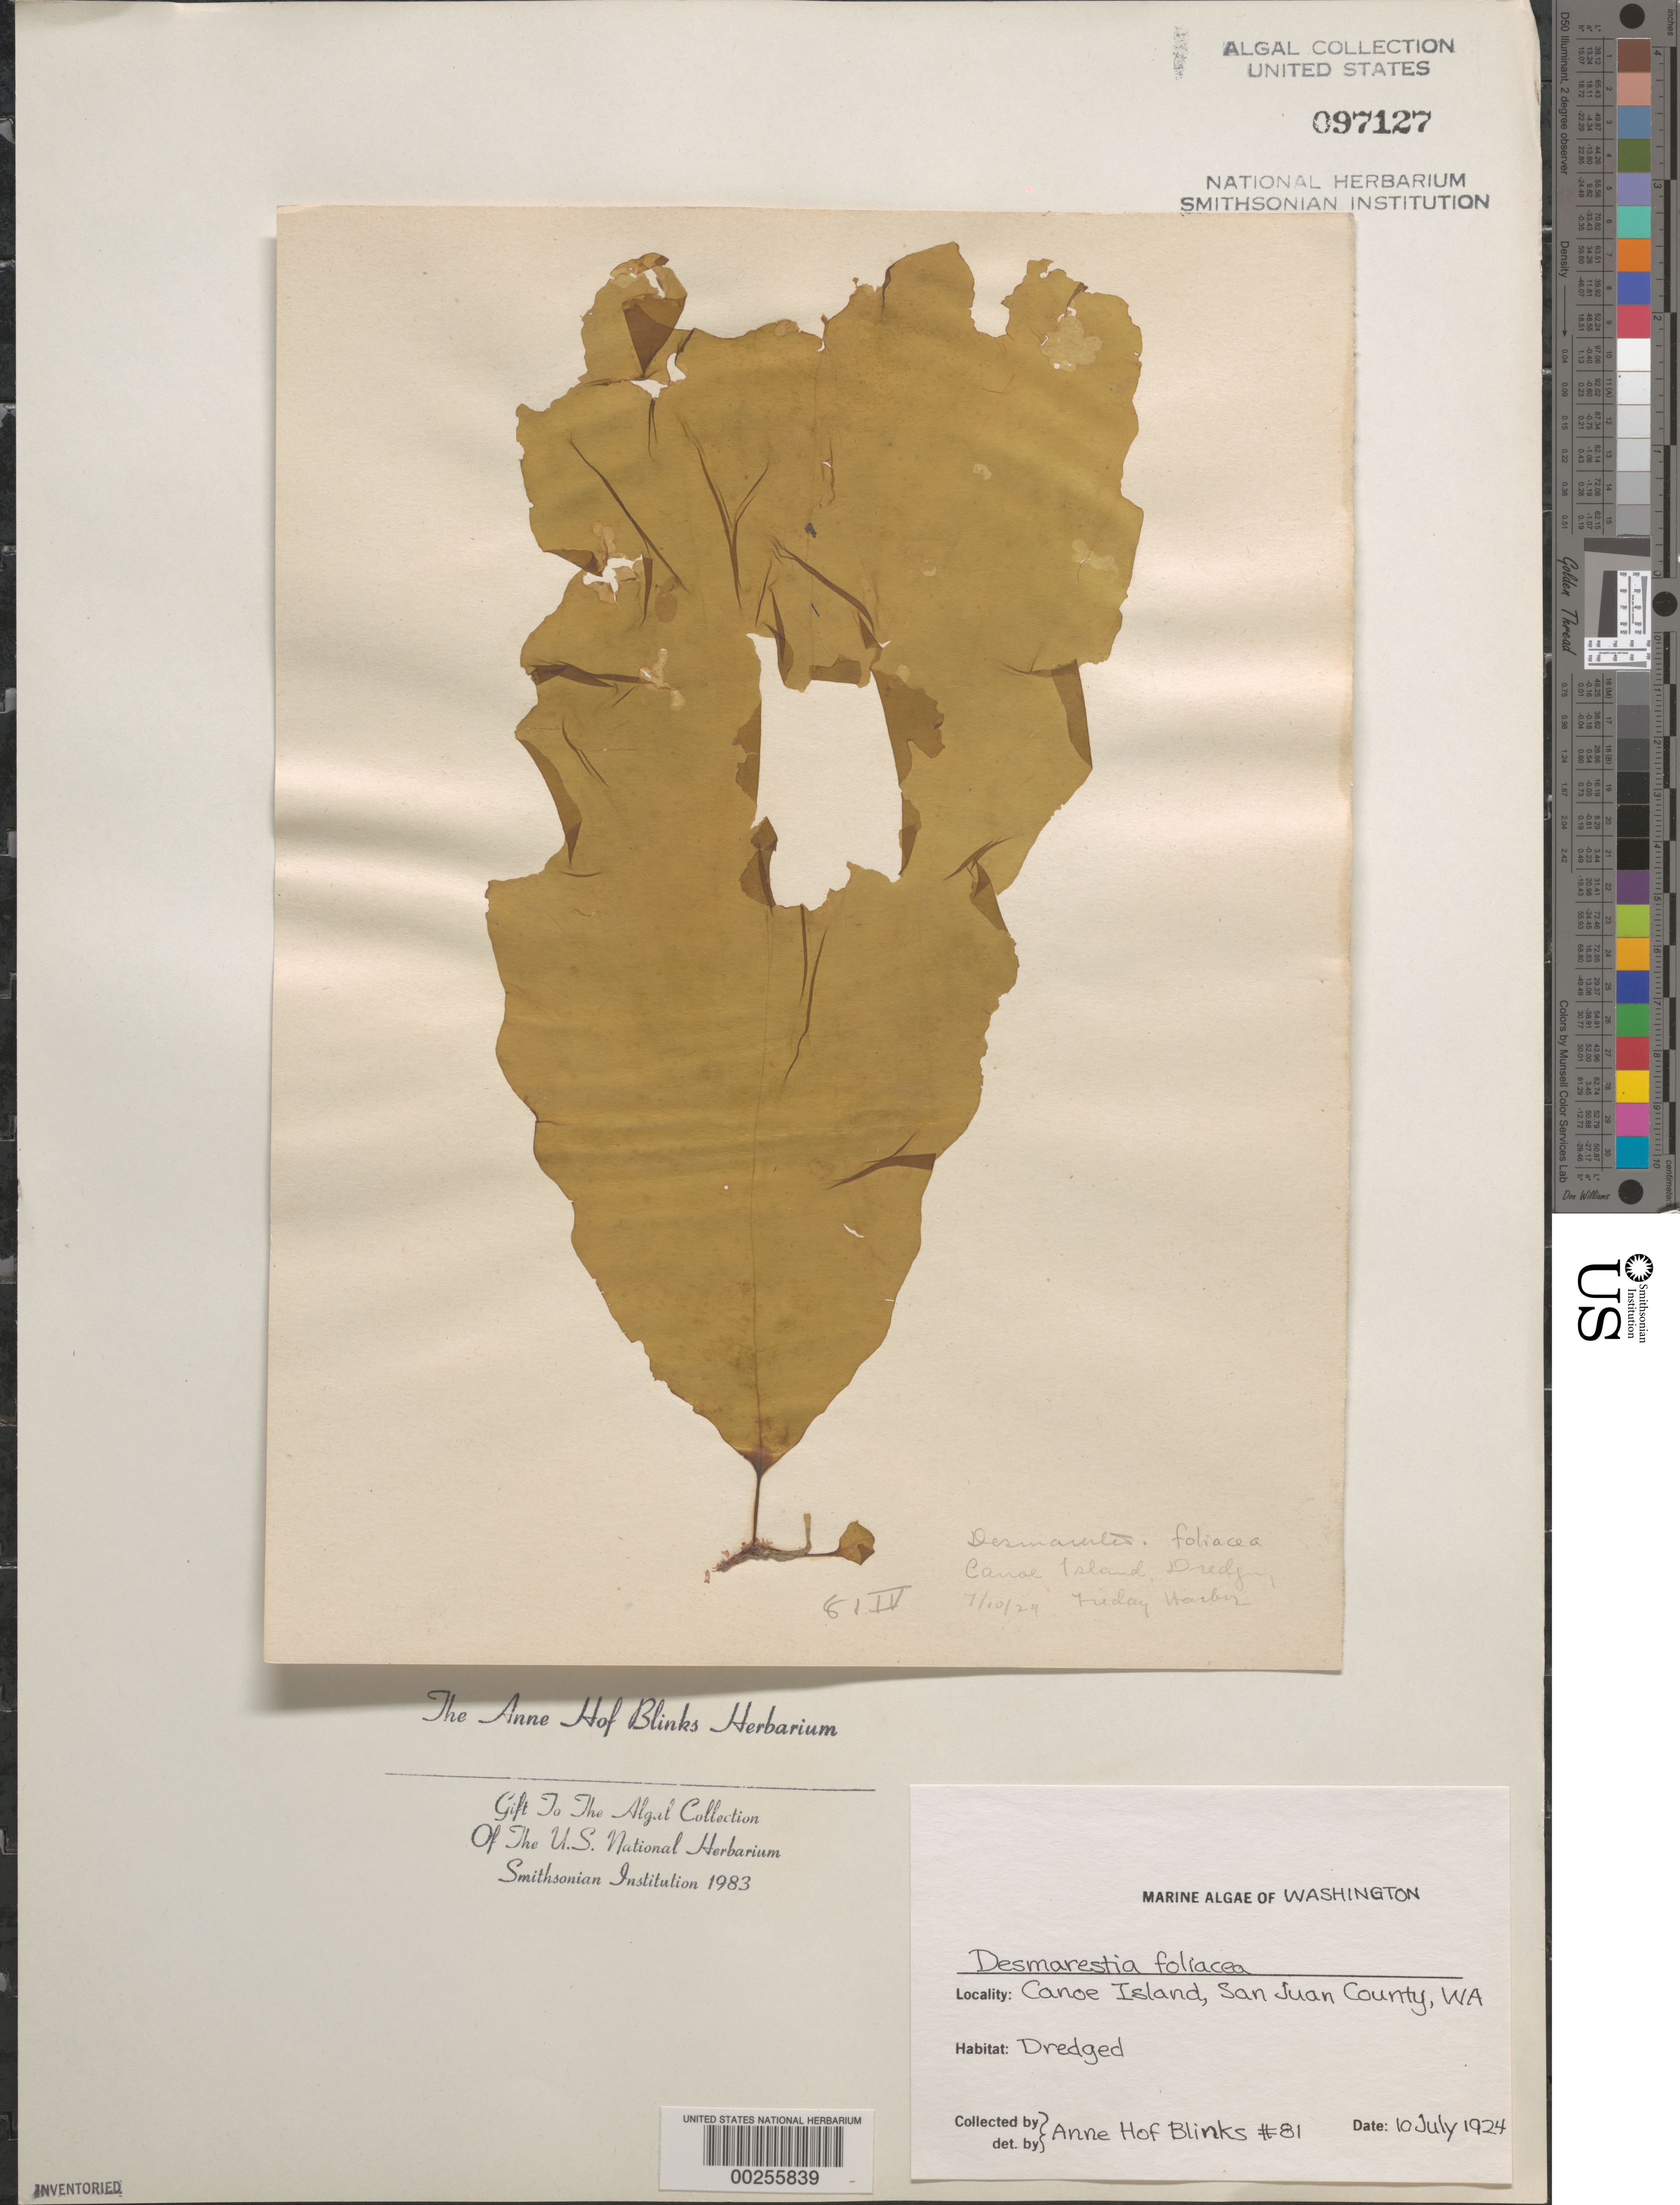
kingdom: Chromista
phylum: Ochrophyta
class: Phaeophyceae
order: Desmarestiales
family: Desmarestiaceae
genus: Desmarestia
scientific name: Desmarestia foliacea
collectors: A. Blinks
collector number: AHB 81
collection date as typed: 10 Jul 1924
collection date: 1924-07-10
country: United States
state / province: Washington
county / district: San Juan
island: Canoe Island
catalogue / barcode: US 97127